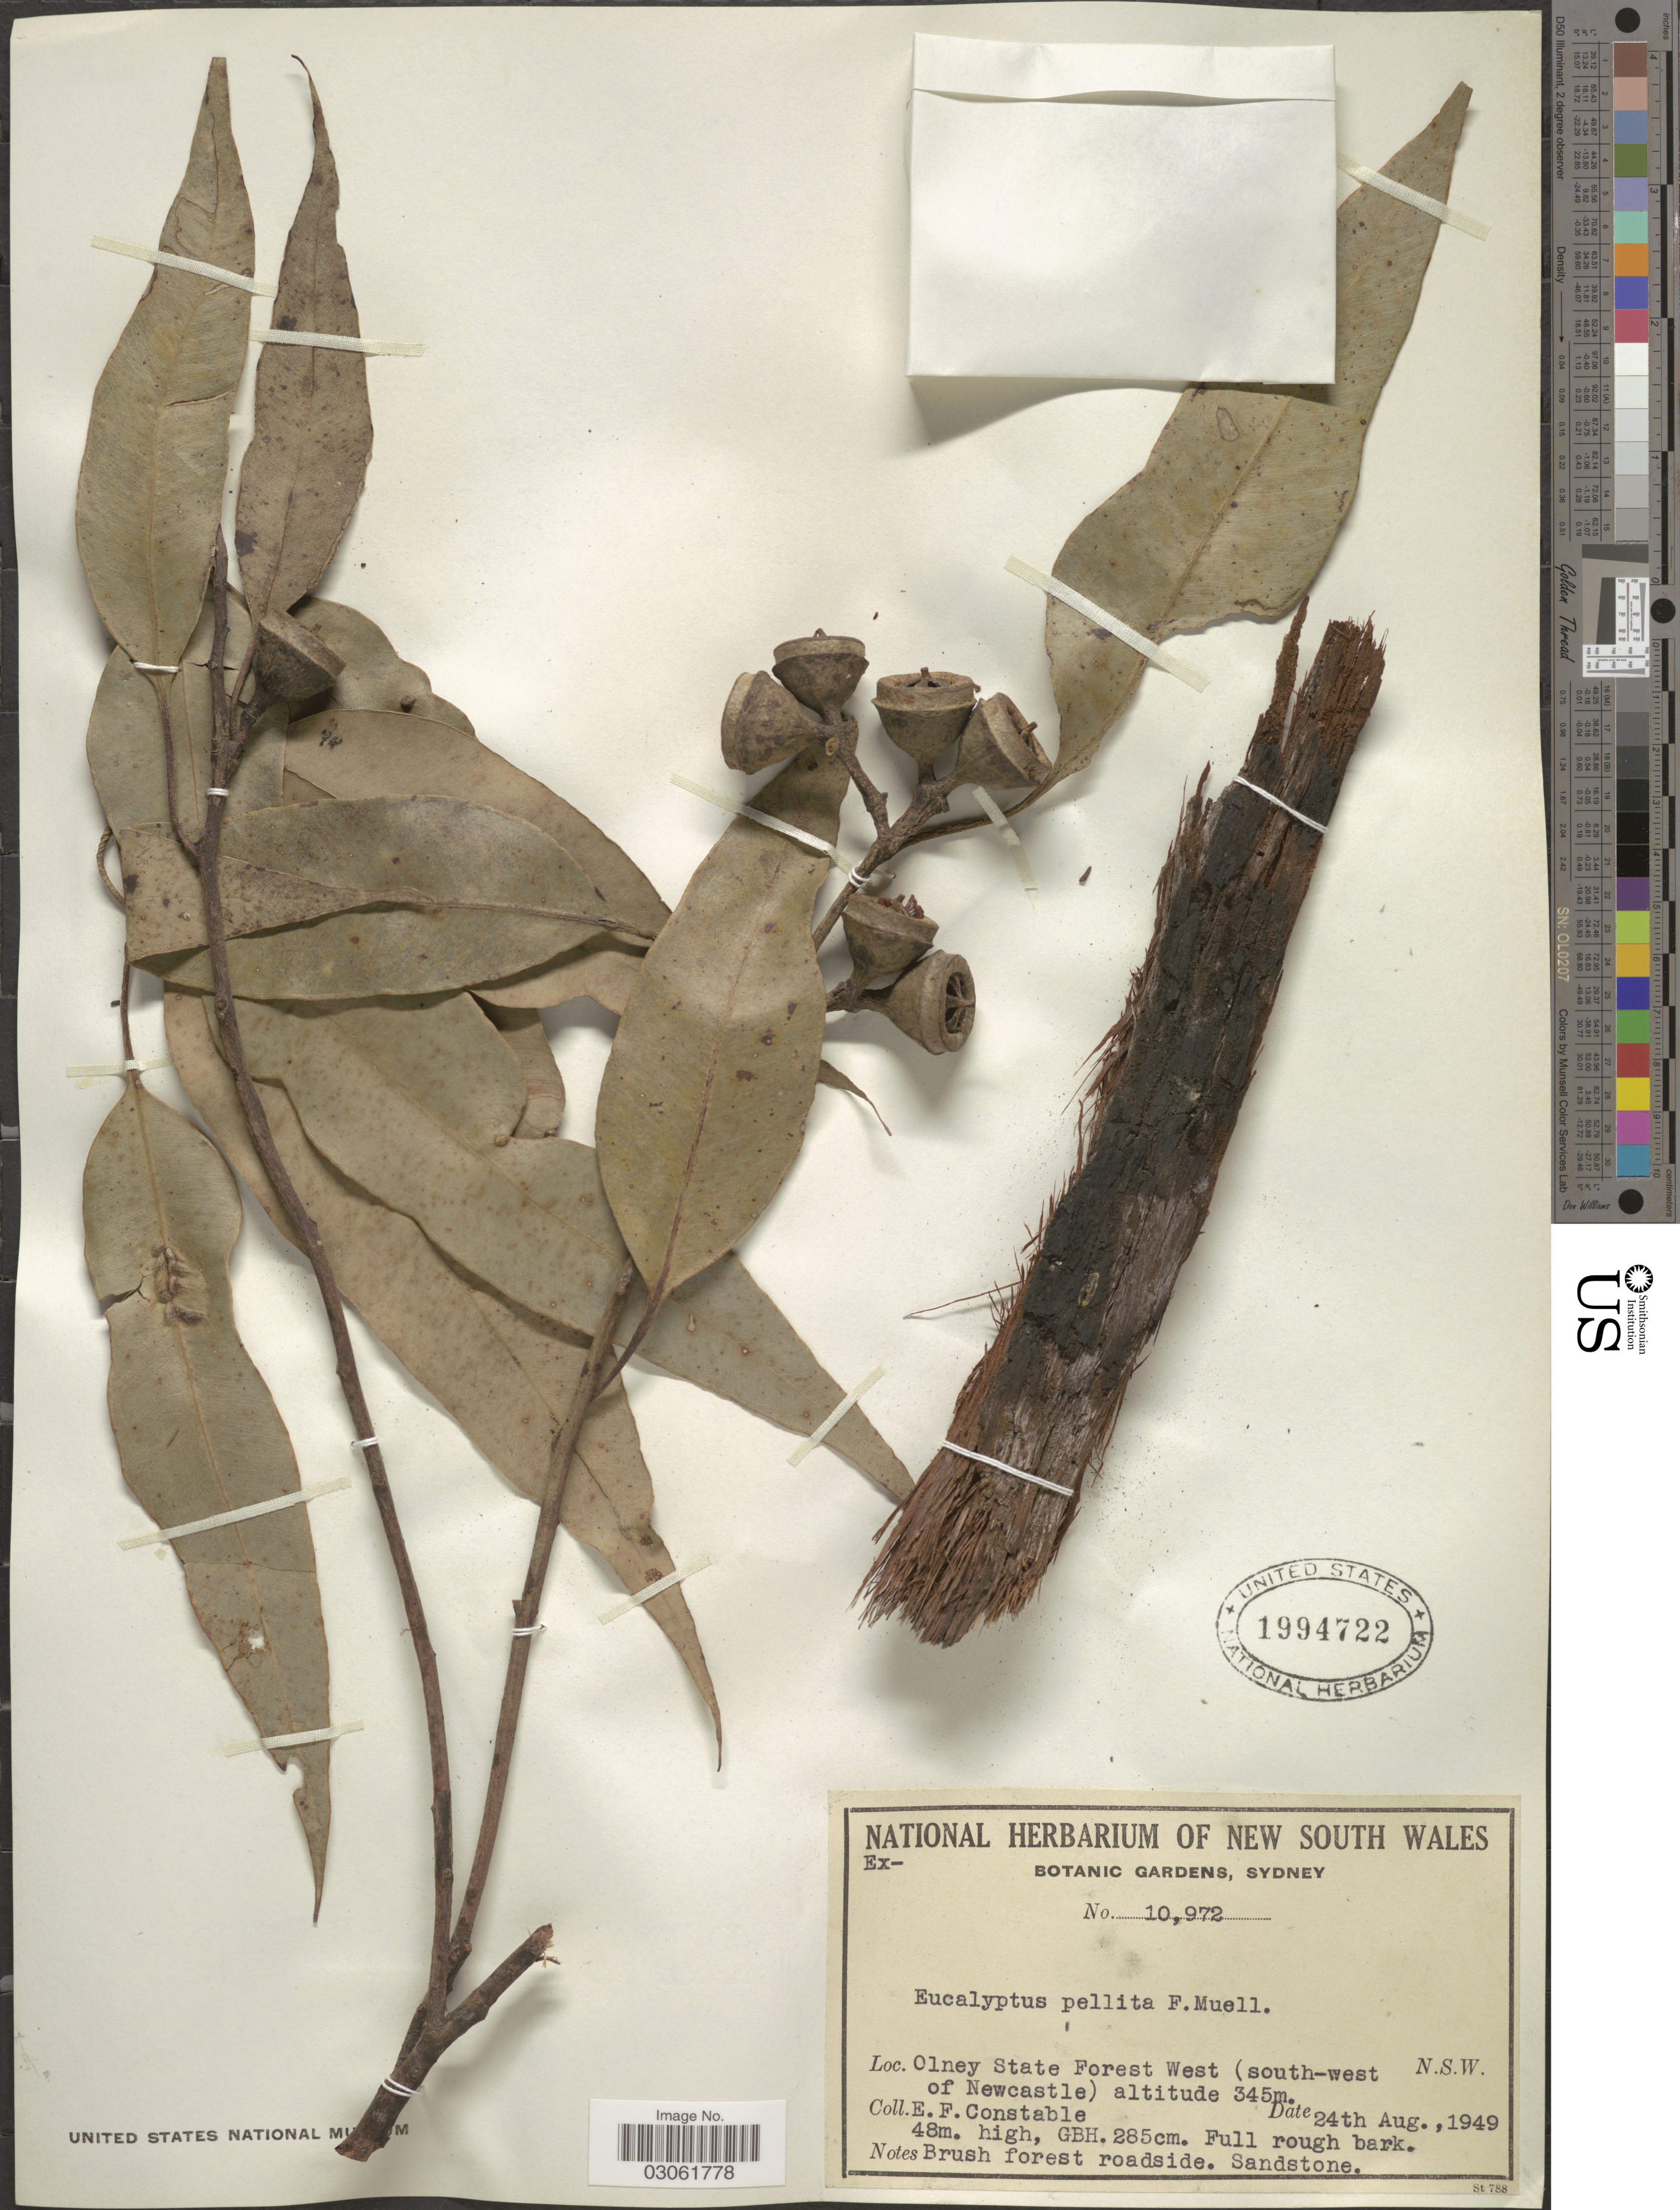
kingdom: Plantae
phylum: Tracheophyta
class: Magnoliopsida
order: Myrtales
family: Myrtaceae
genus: Eucalyptus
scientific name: Eucalyptus pellita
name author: F. Muell.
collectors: E. F. Constable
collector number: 10972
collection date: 1949-08-24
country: Australia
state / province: New South Wales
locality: Olney State Forest West (south-west of Newcastle).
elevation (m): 345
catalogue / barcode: US 1994722